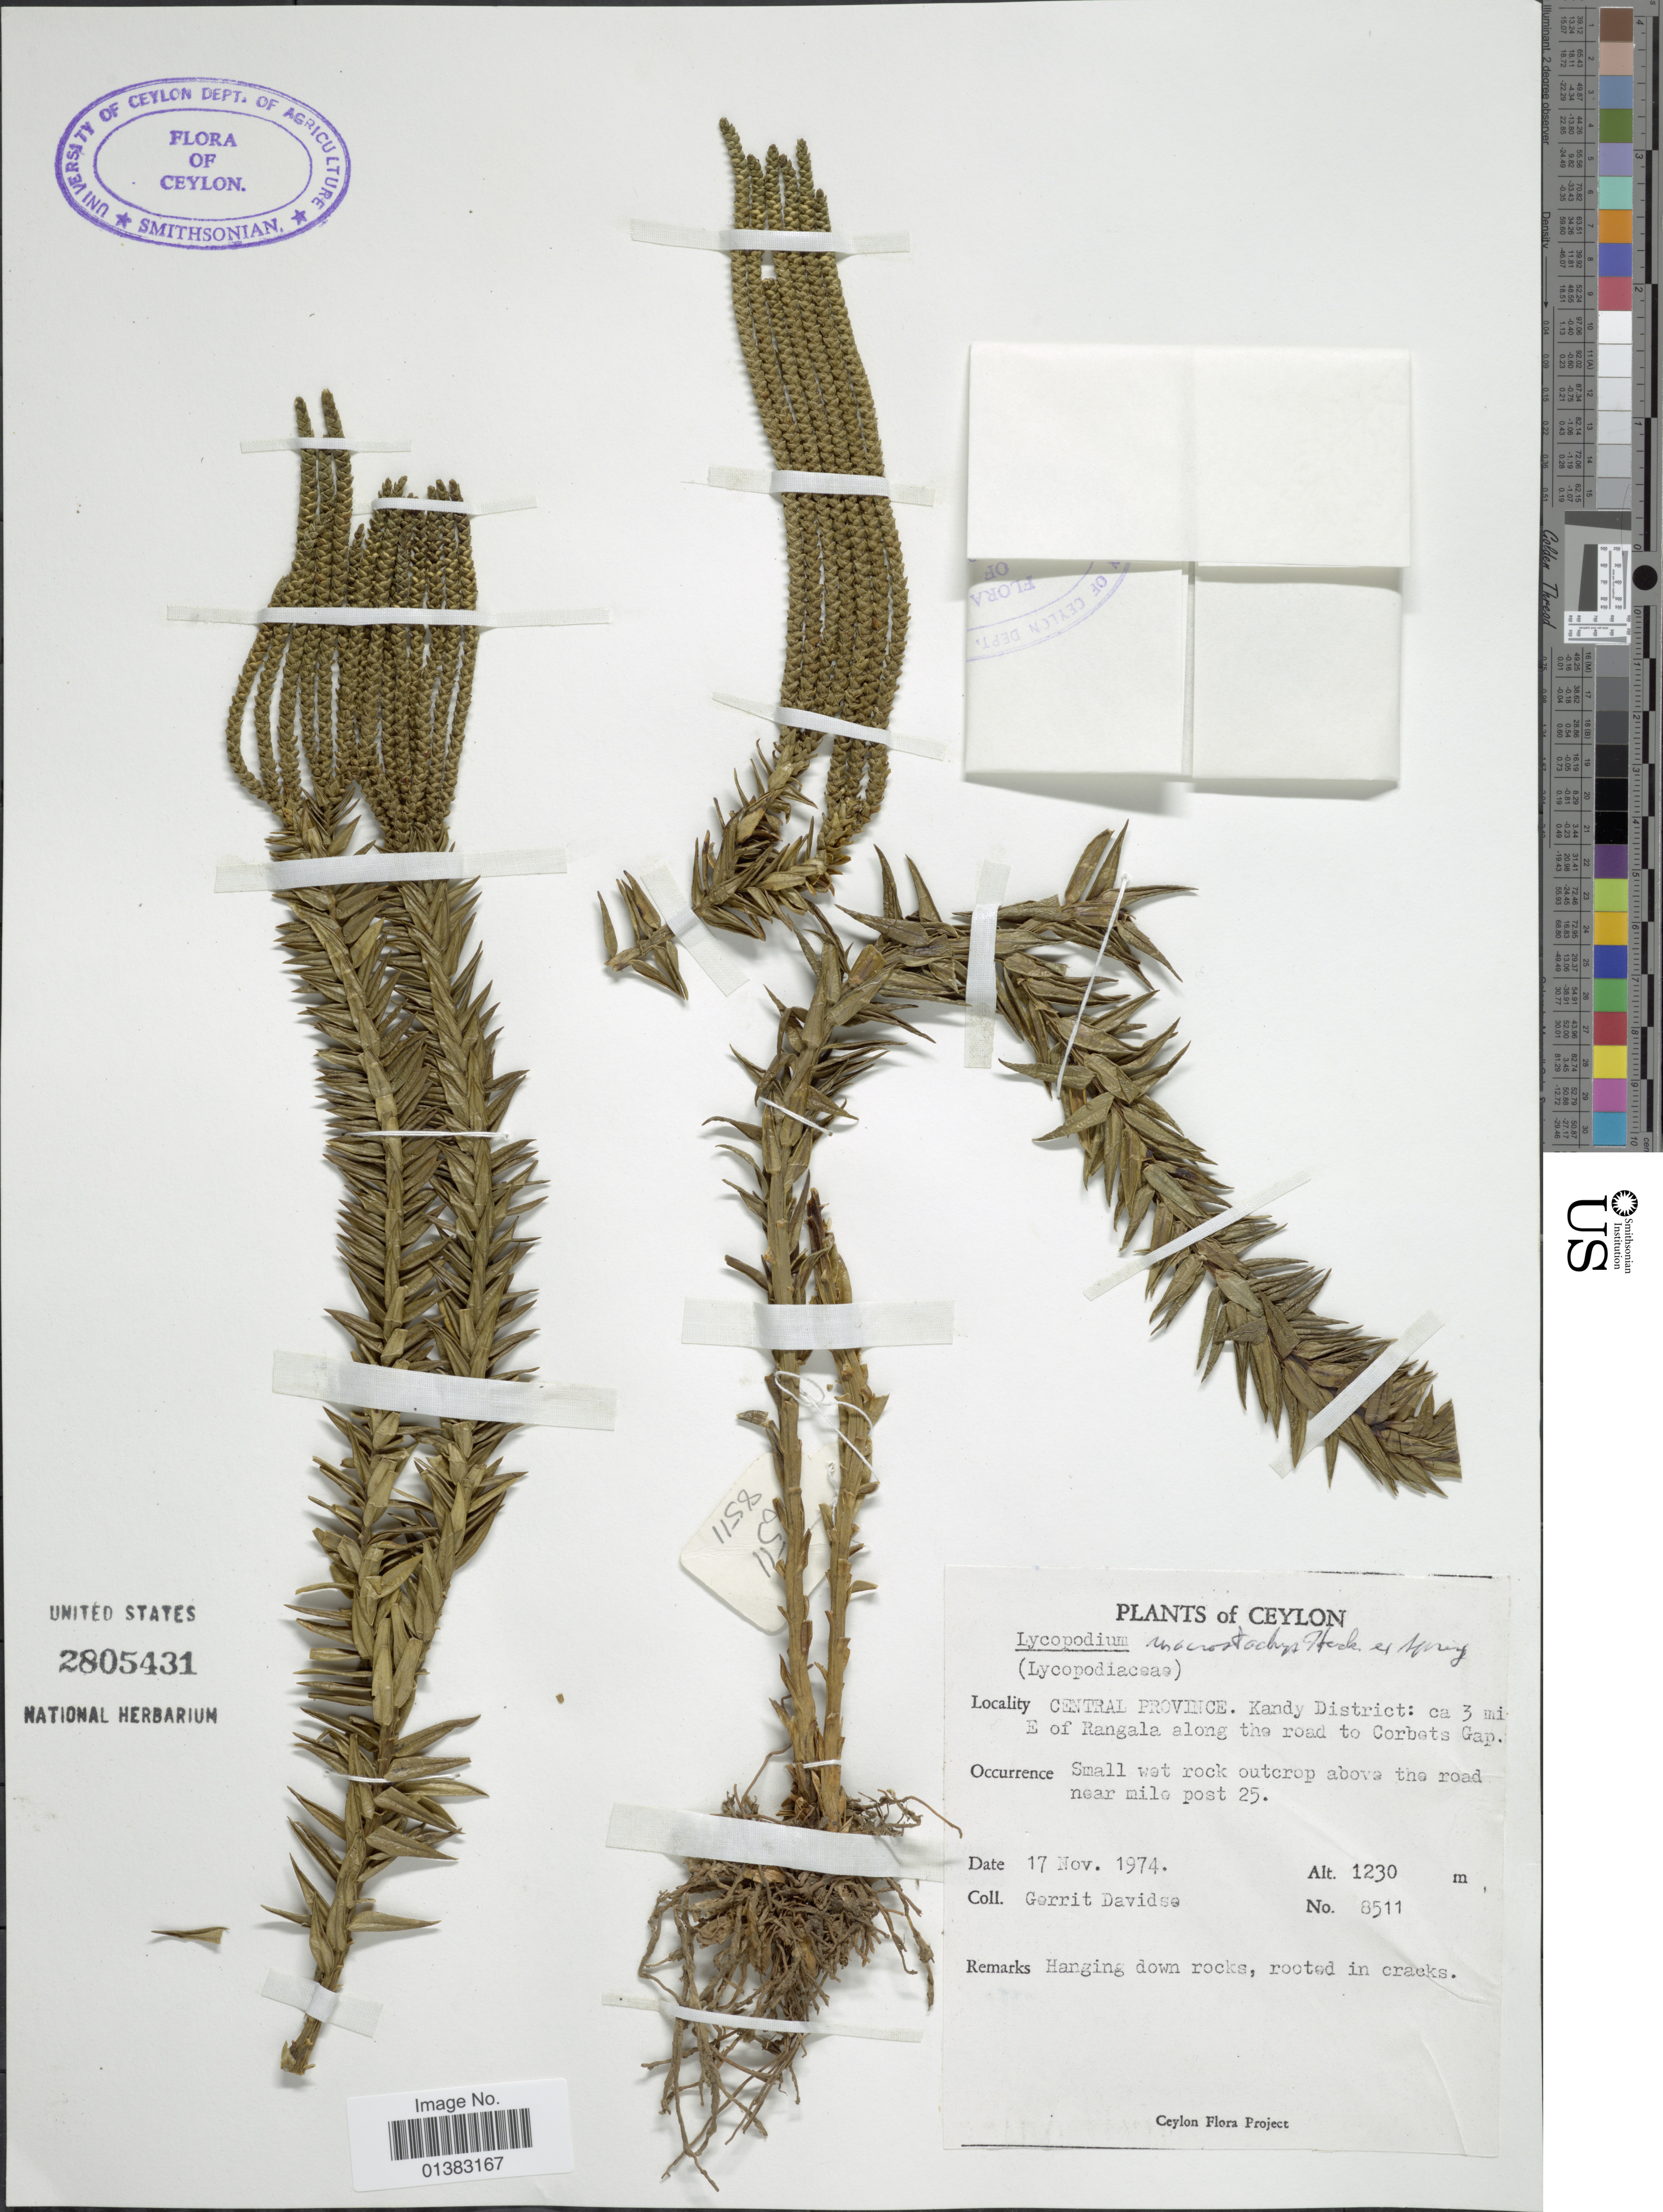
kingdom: Plantae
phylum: Tracheophyta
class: Lycopodiopsida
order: Lycopodiales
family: Lycopodiaceae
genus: Phlegmariurus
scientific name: Phlegmariurus phyllanthus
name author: (Hook. & Arn.) R.D. Dixit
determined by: Field, A. R.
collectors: G. Davidse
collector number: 8511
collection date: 1974-11-17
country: Sri Lanka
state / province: Central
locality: Ceylon. Central Province. Kandy District: ca 3 mi E of Rangala along the road to Corbets Gap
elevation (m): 1230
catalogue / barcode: US 2805431